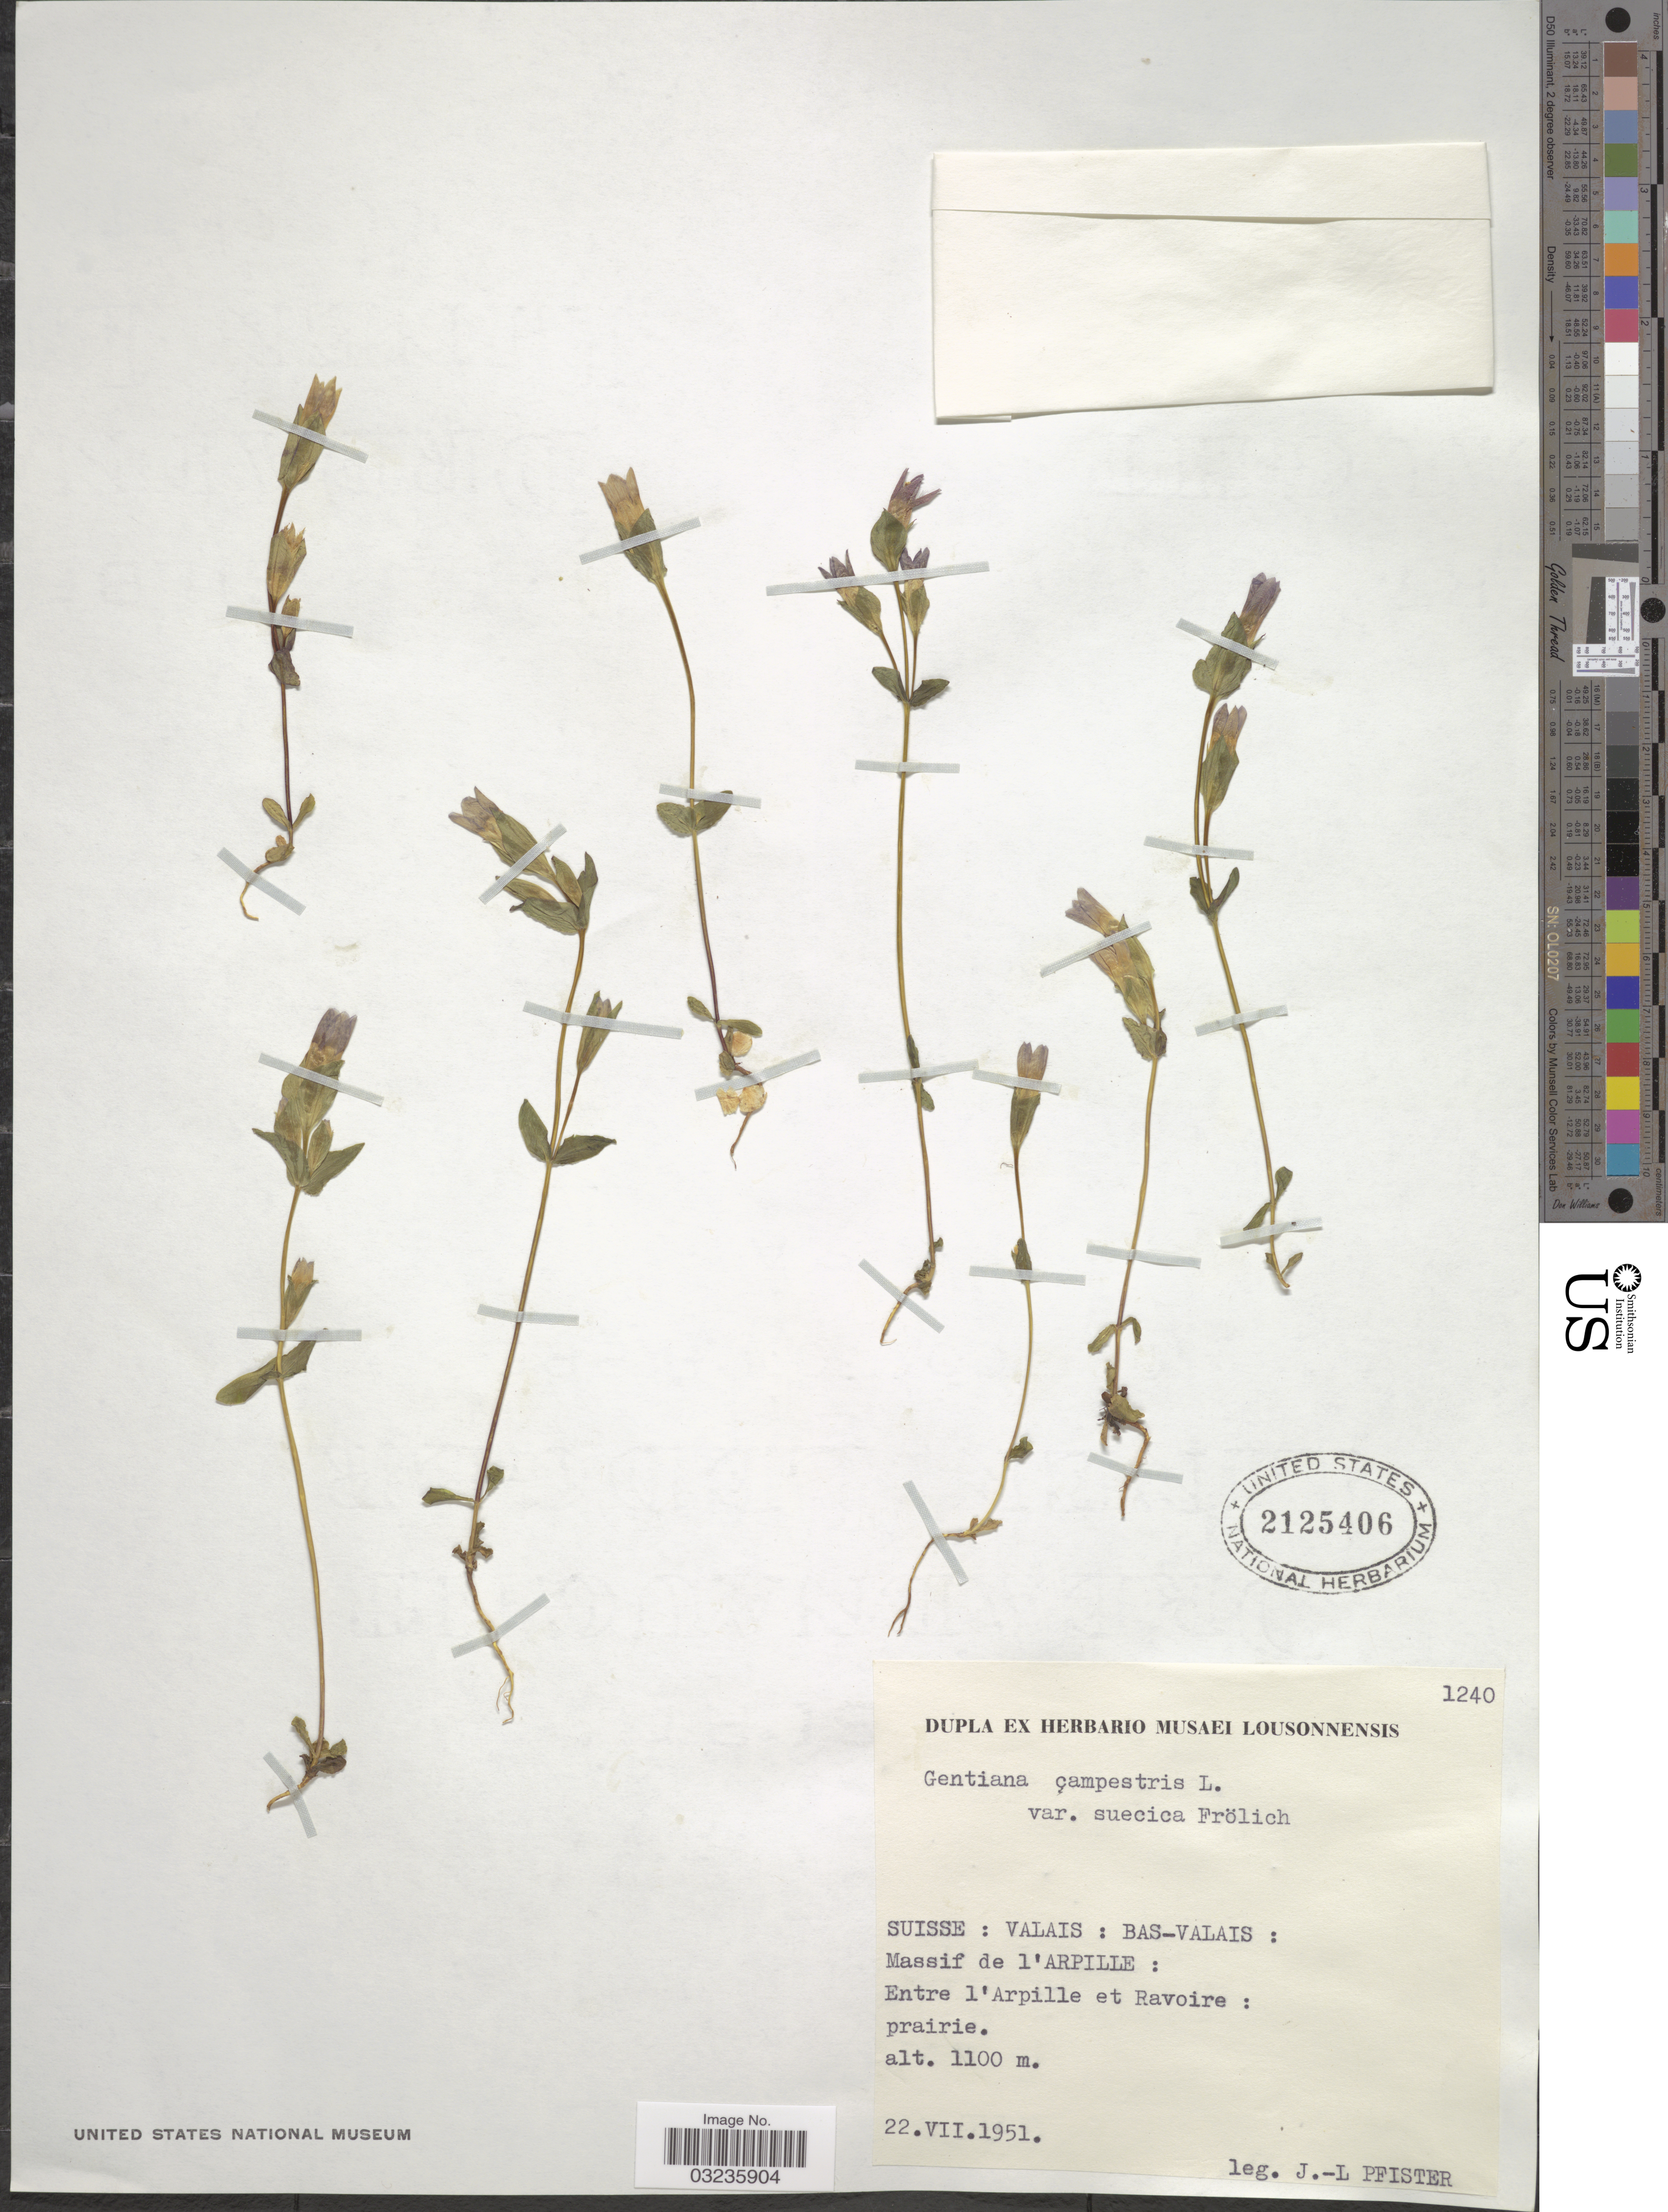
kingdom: Plantae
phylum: Tracheophyta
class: Magnoliopsida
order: Gentianales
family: Gentianaceae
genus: Gentiana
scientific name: Gentiana campestris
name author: L.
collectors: J. Pfister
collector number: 1240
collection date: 1951-07-22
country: Switzerland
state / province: Valais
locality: Suisse: Valais: Bas-Valais: Massif de l'arpille: Entre l'Arpille et Ravoire: prairie.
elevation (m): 1100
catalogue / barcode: US 2125406